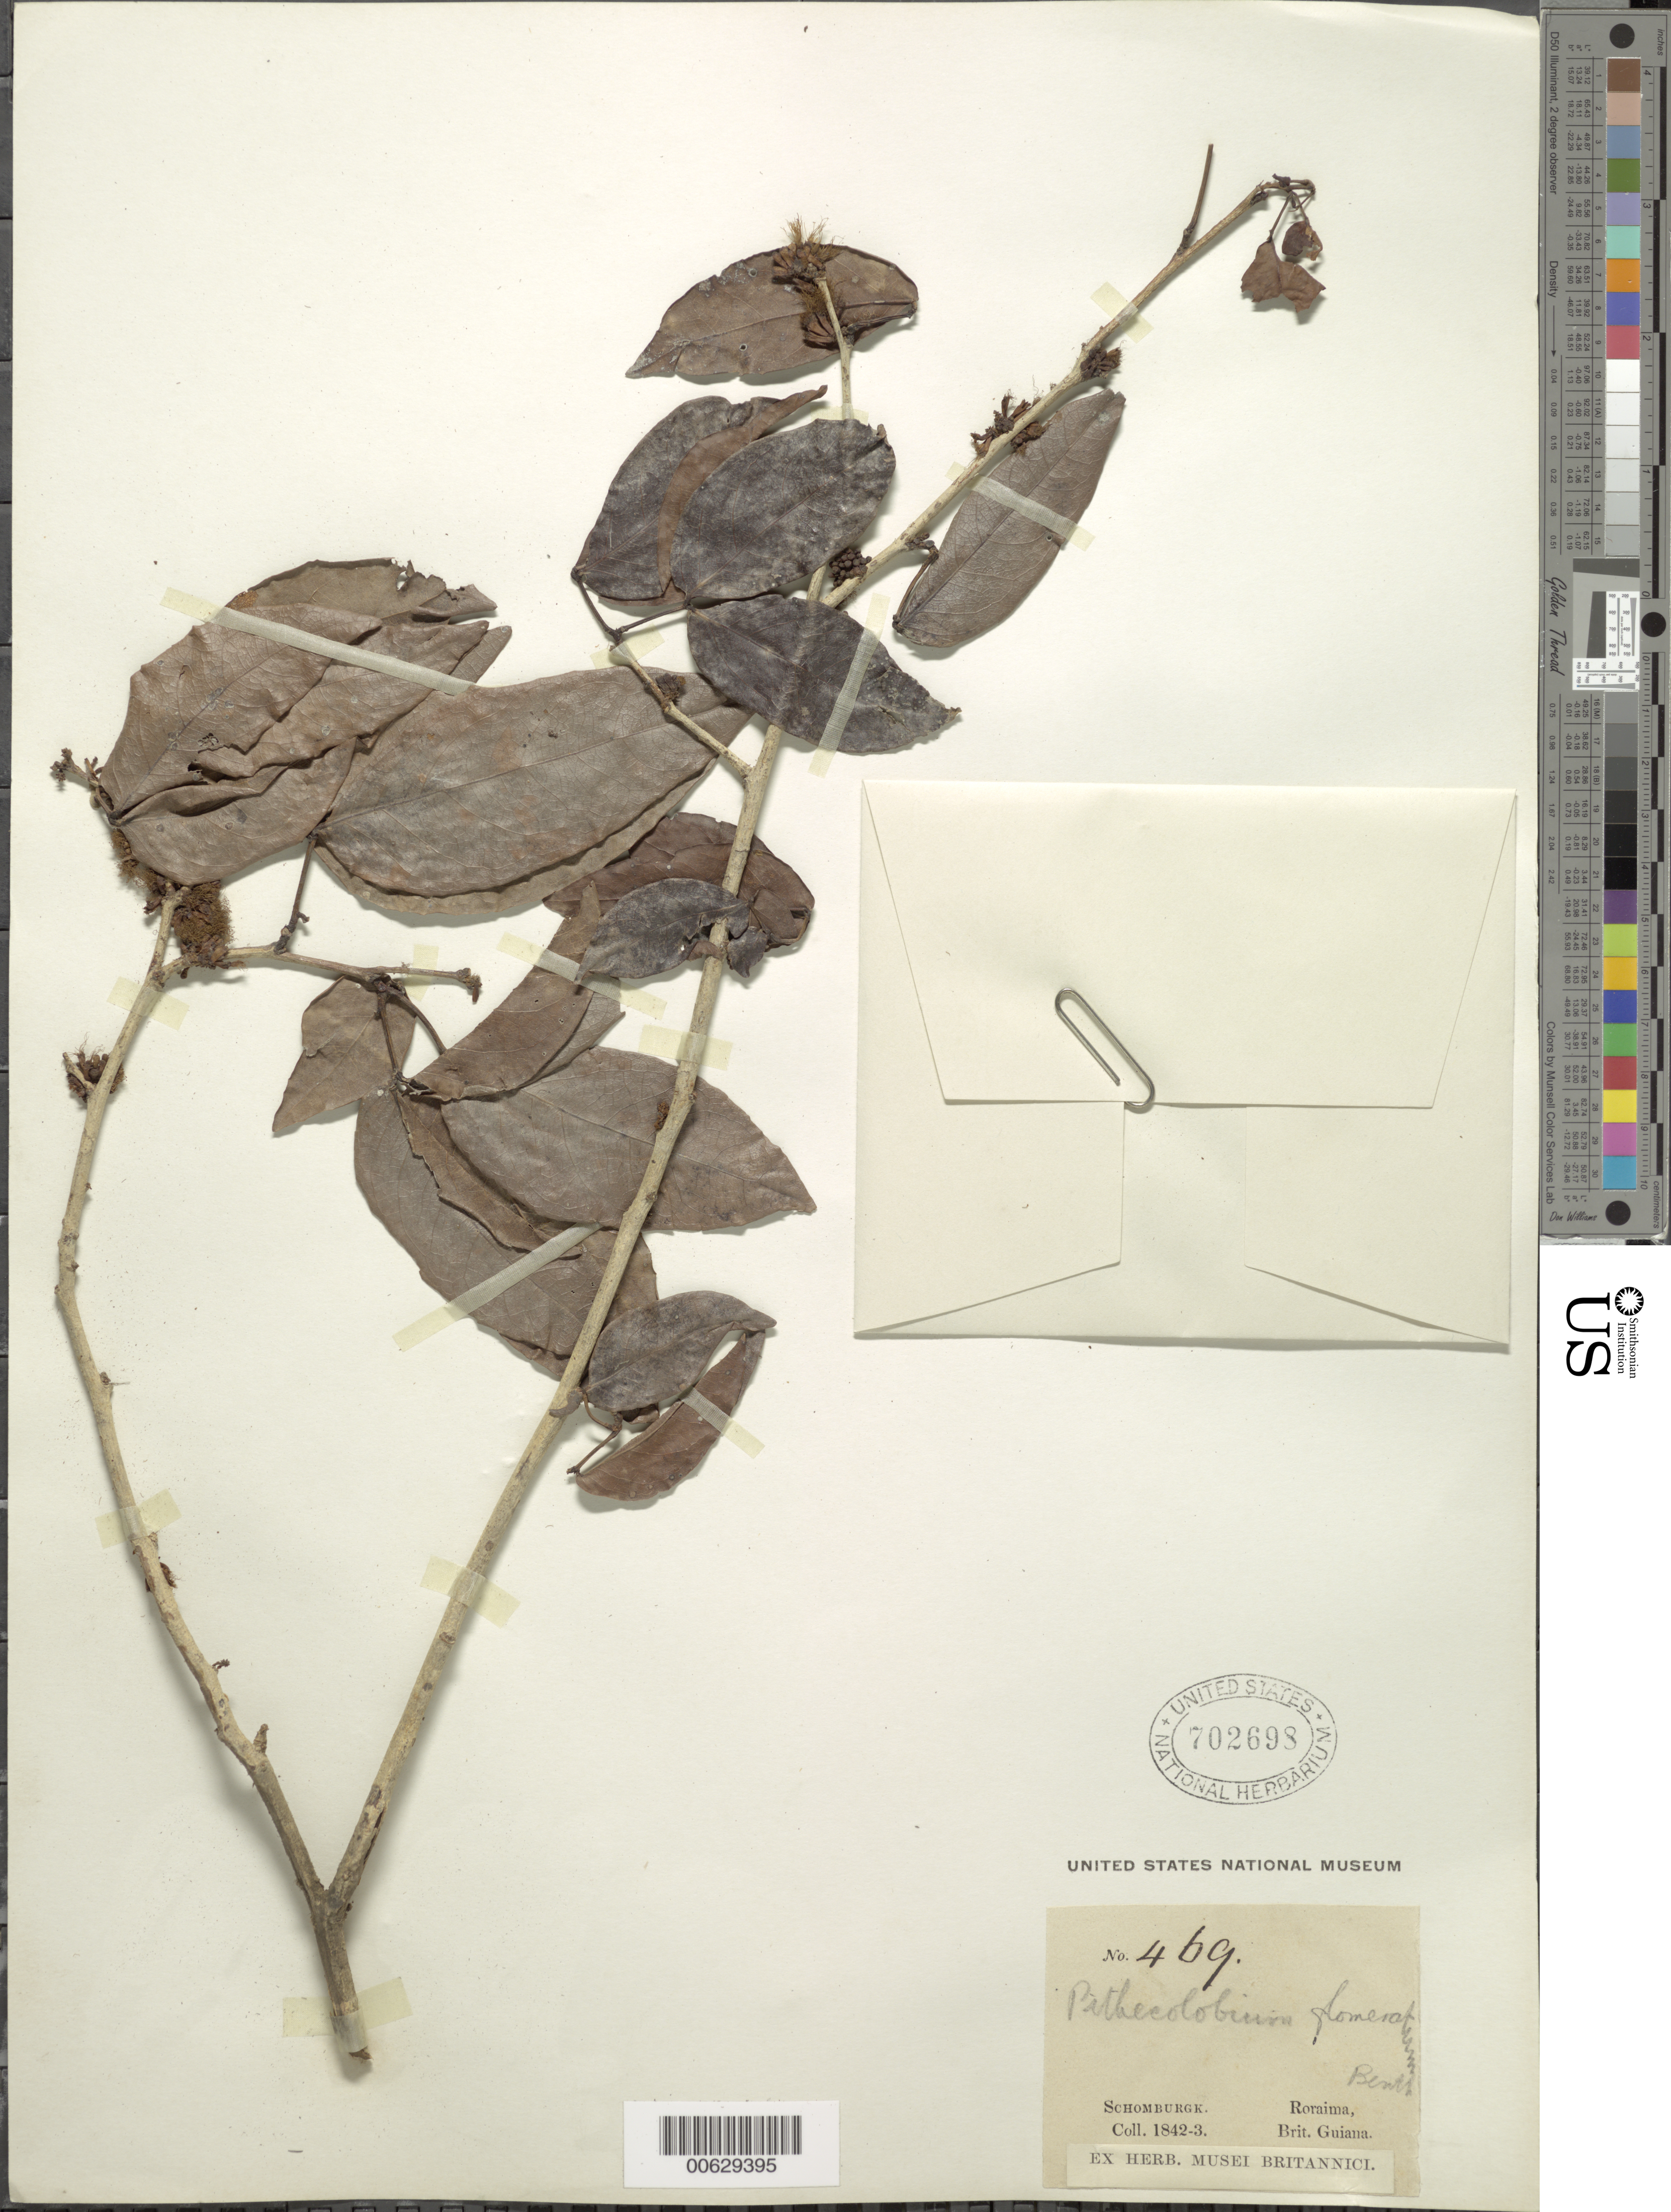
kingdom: Plantae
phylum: Tracheophyta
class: Magnoliopsida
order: Fabales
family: Fabaceae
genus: Zygia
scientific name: Zygia cataractae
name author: (Kunth) L. Rico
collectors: R. H. Schomburgk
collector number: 469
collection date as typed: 1842 to 1843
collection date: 1842/1843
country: Guyana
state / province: Cuyuni-Mazaruni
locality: Mt. Roraima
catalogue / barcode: US 702698